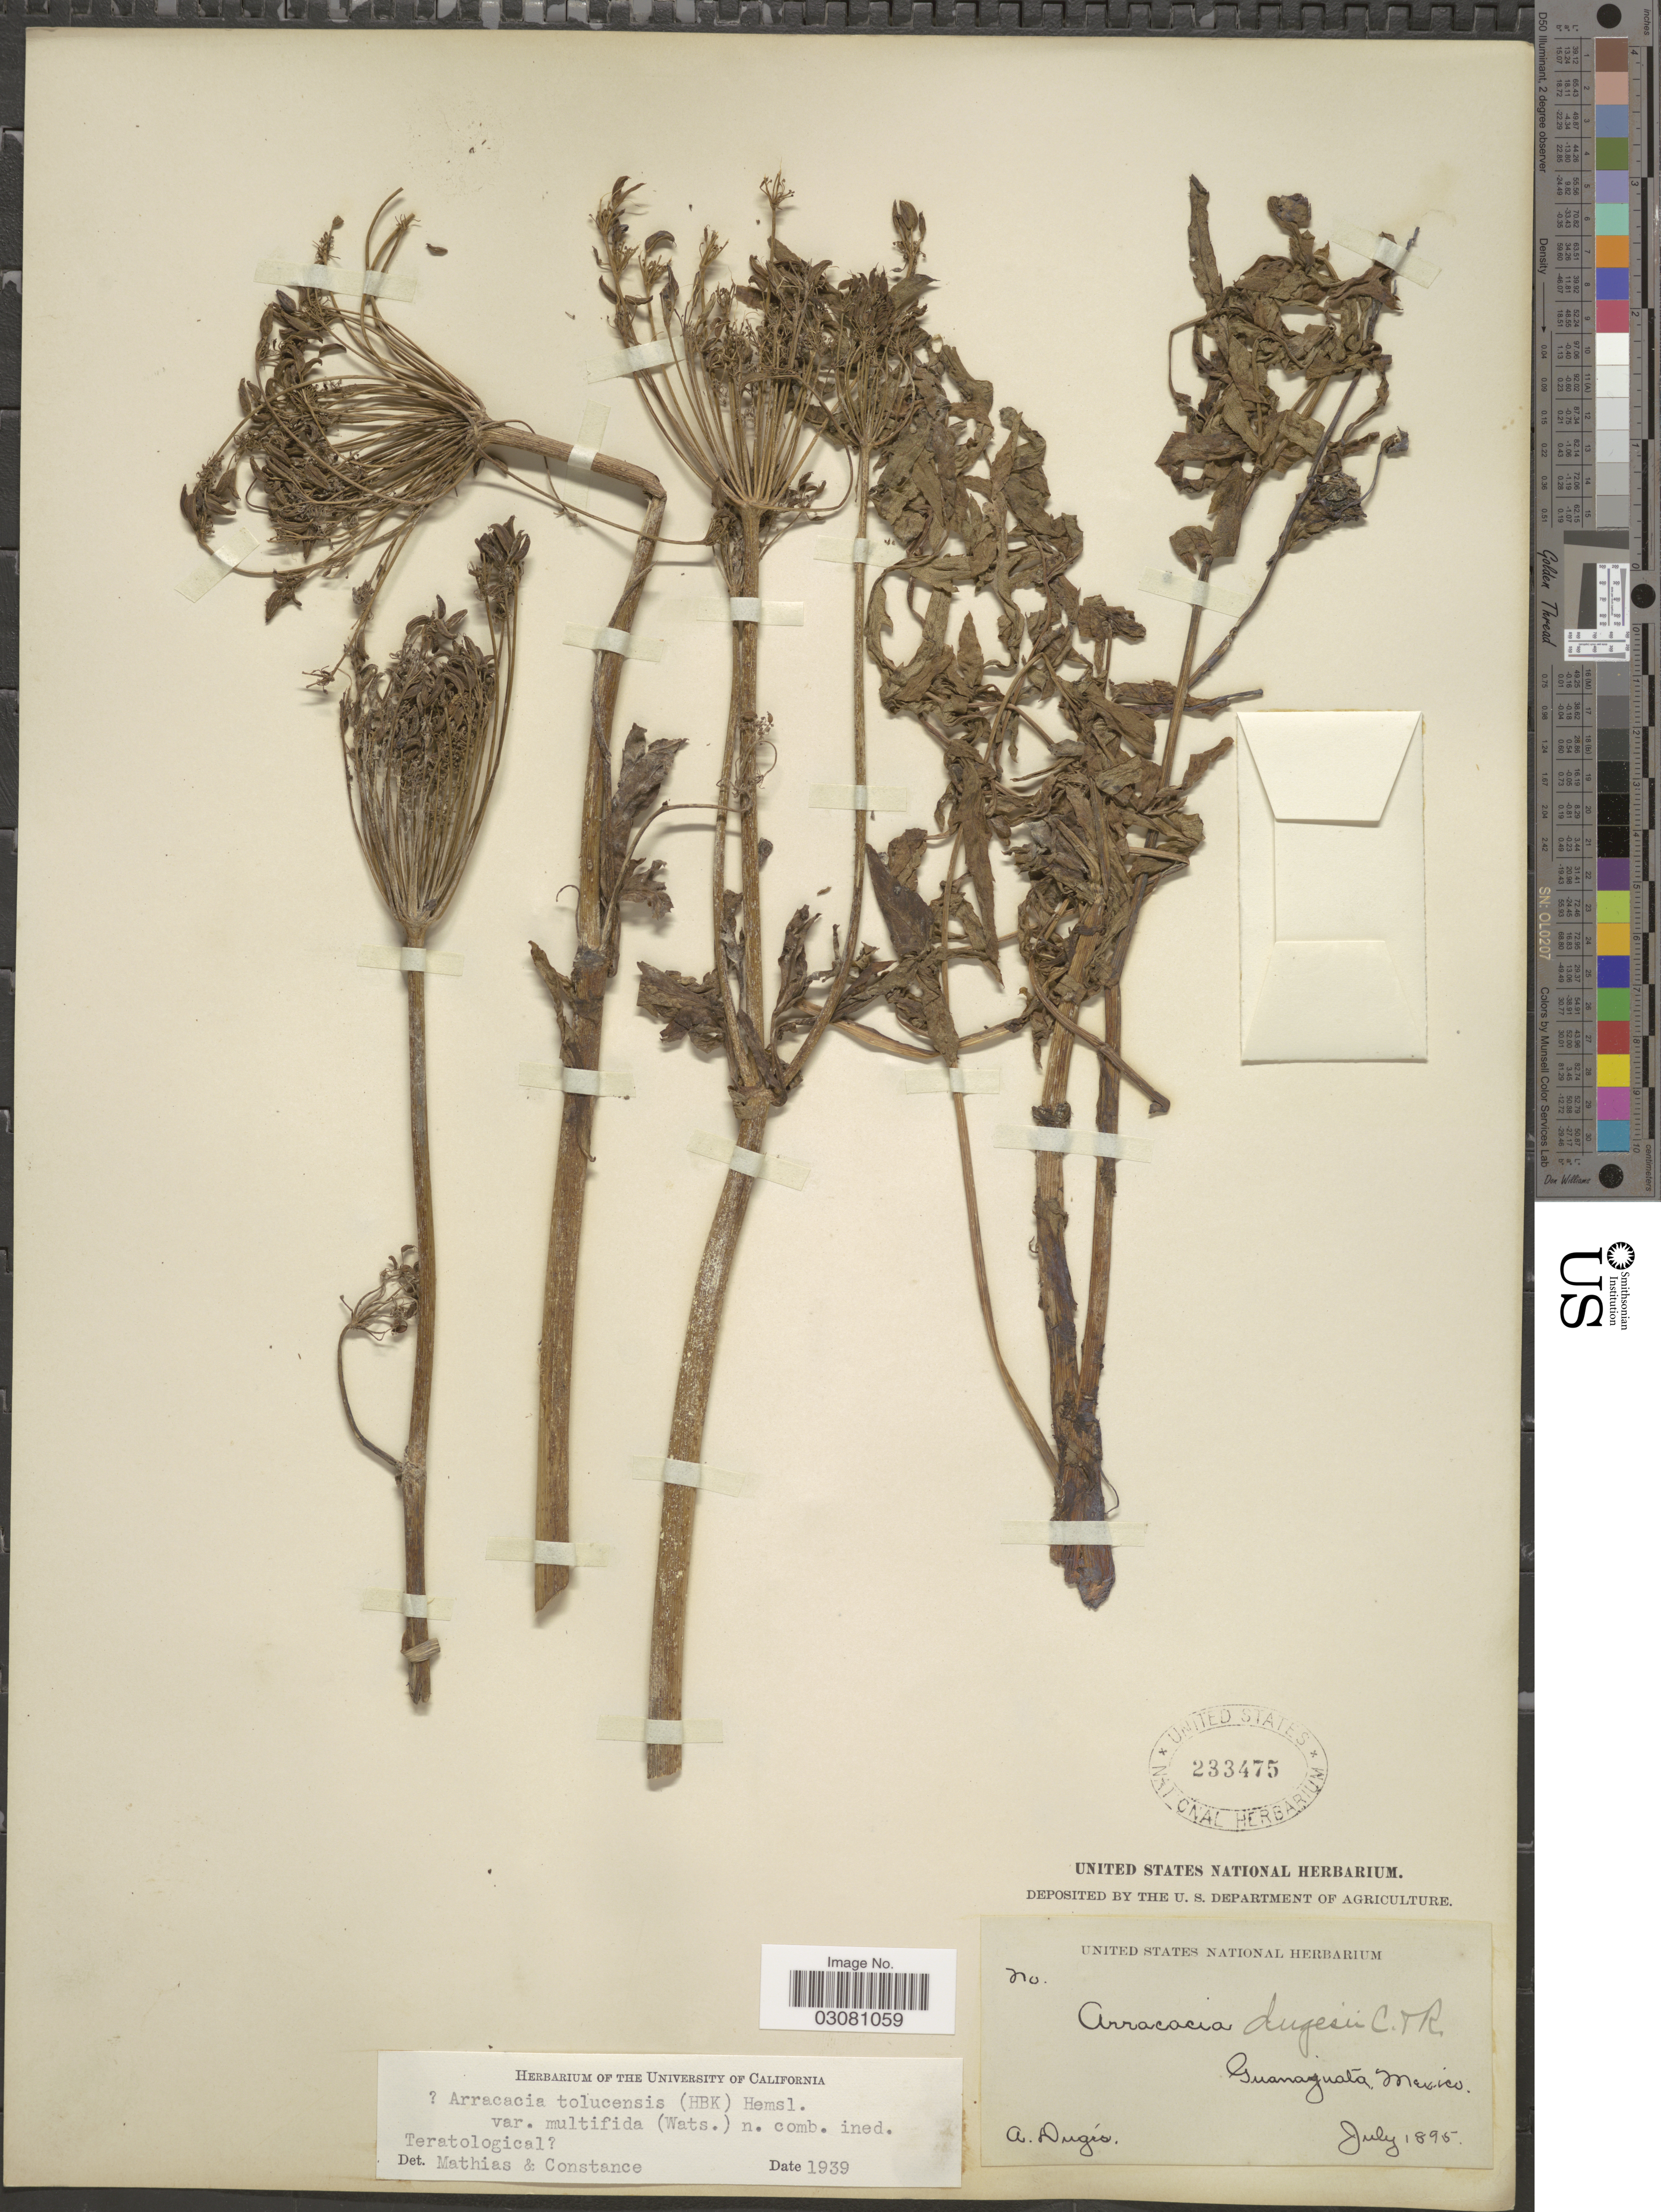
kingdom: Plantae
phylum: Tracheophyta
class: Magnoliopsida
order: Apiales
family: Apiaceae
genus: Arracacia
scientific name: Arracacia tolucensis var. multifida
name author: (S. Watson) Mathias & Constance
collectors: A. Duges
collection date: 1895-07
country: Mexico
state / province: Guanajuato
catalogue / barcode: US 233475